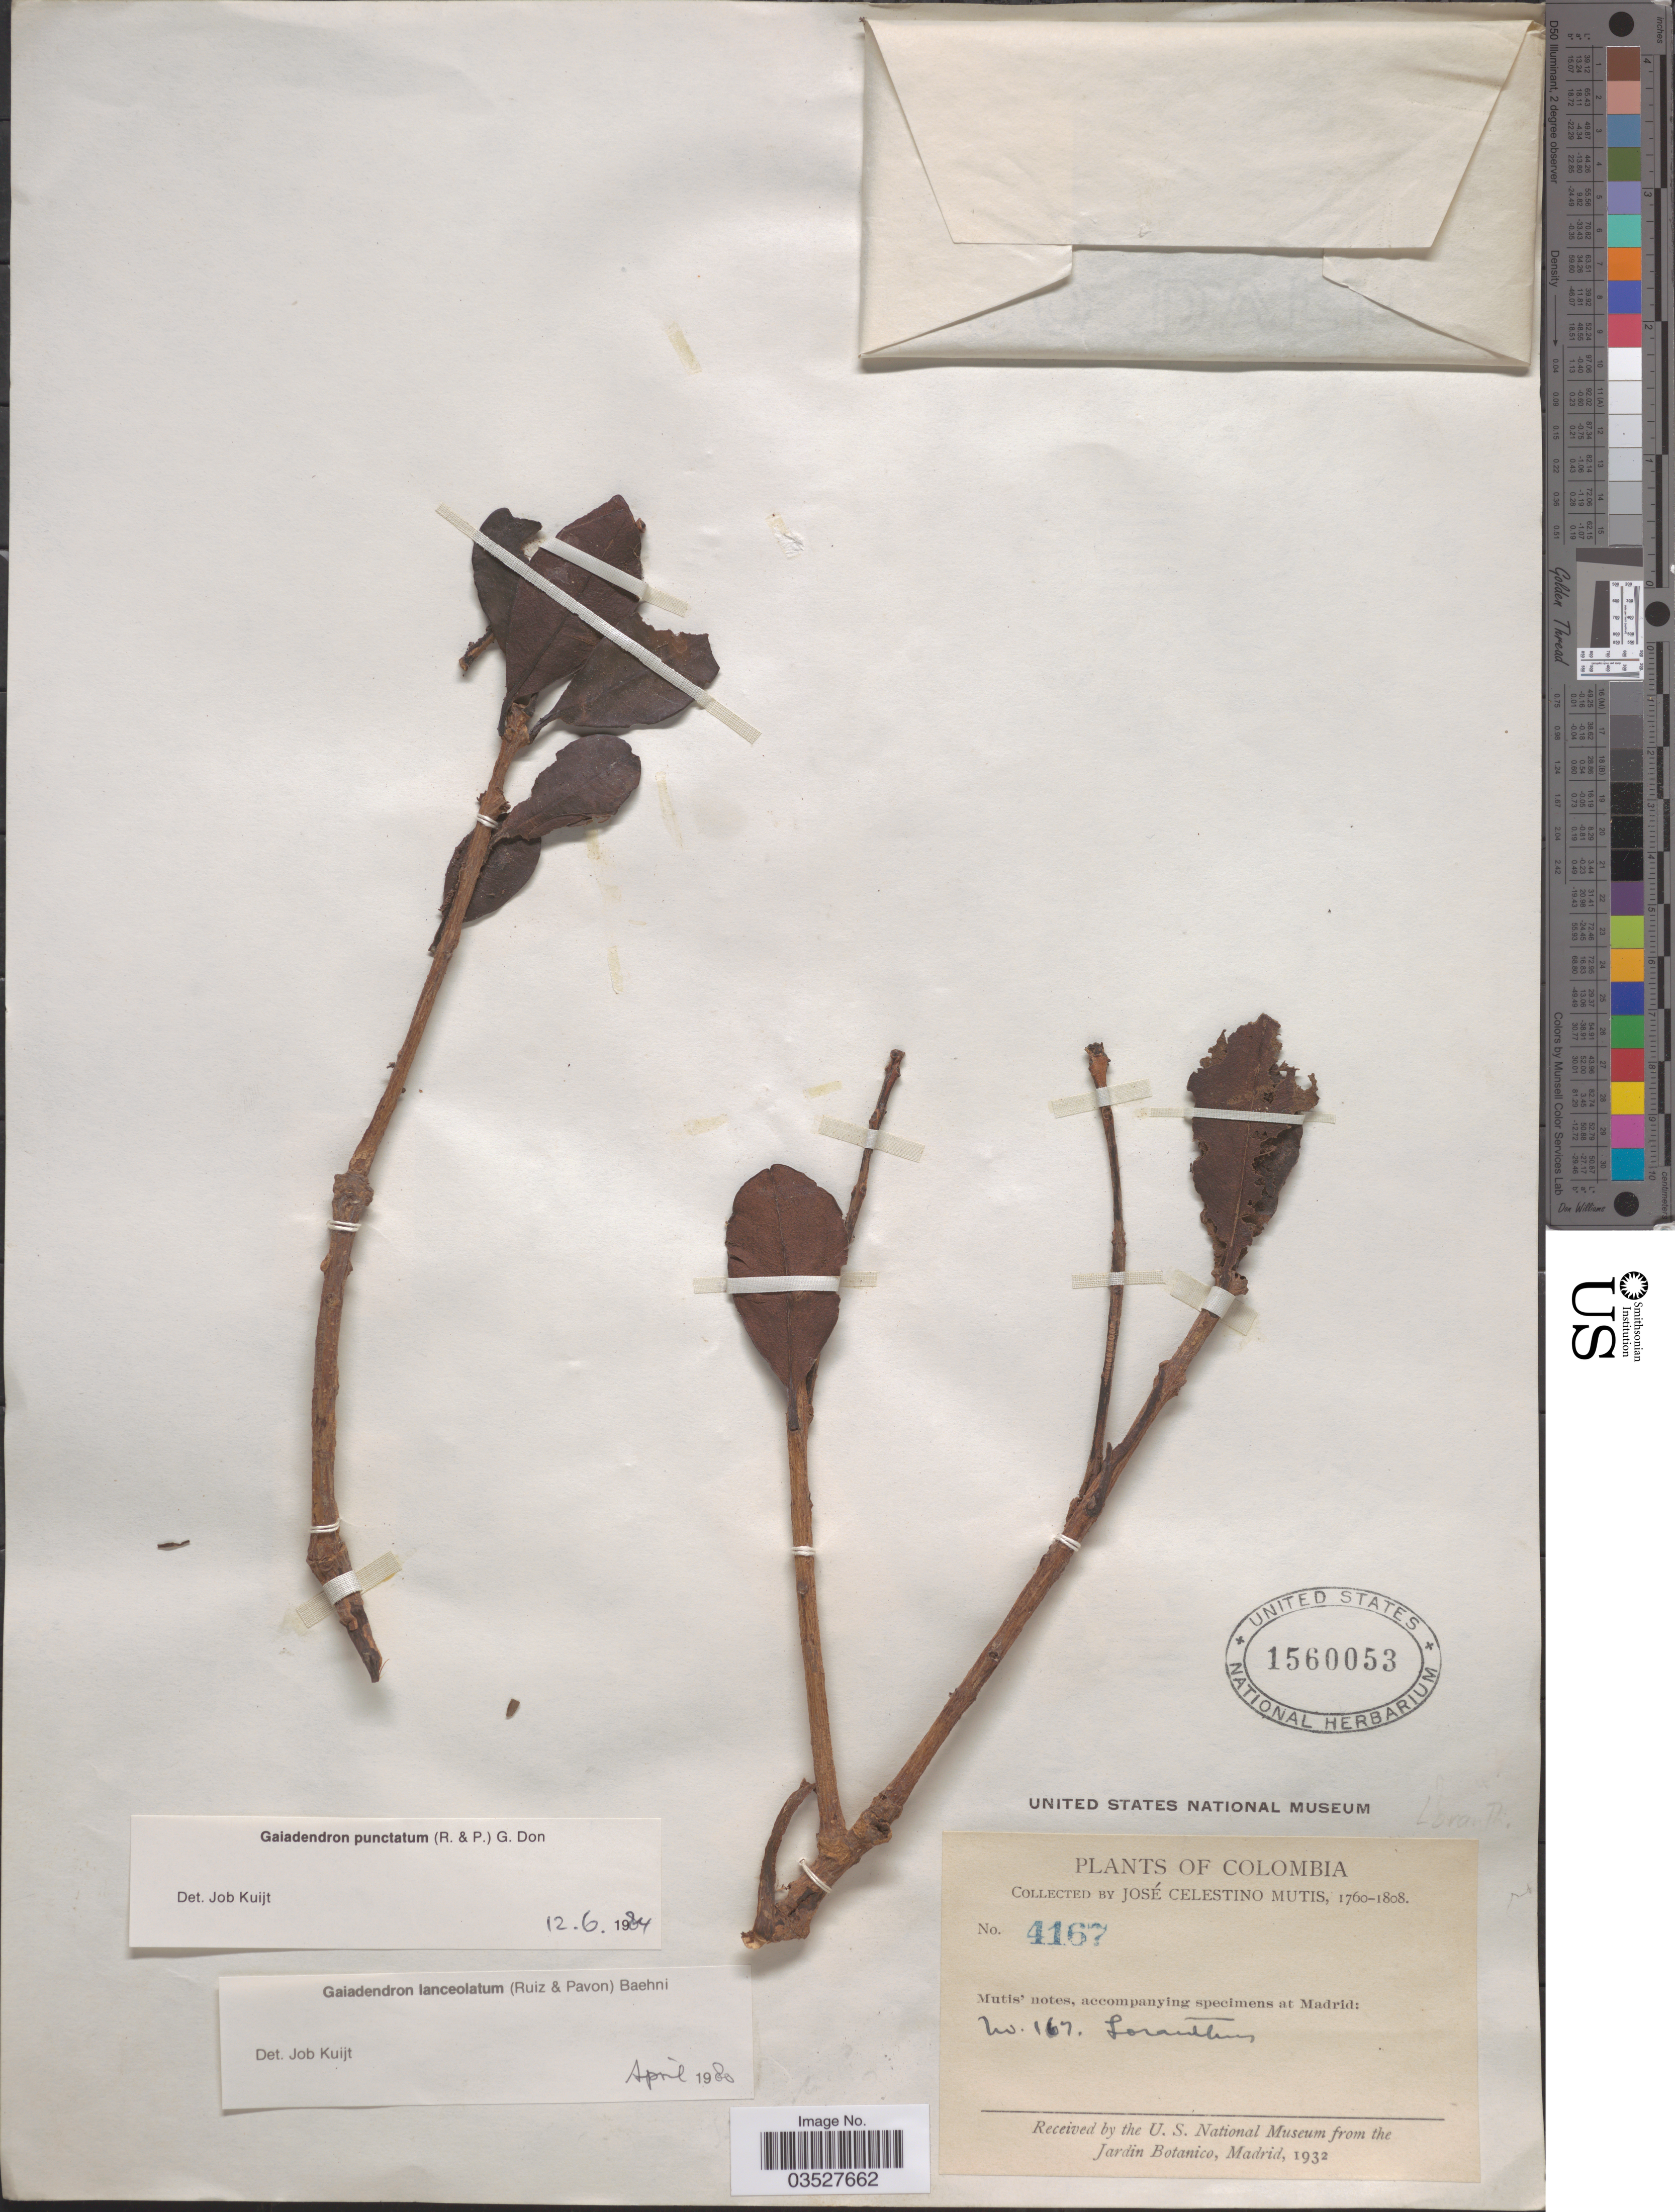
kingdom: Plantae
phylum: Tracheophyta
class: Magnoliopsida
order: Santalales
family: Loranthaceae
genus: Gaiadendron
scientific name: Gaiadendron punctatum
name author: (Ruiz & Pav.) G. Don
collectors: J. C. B. Mutis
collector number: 4167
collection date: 1760/1808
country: Colombia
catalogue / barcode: US 1560053